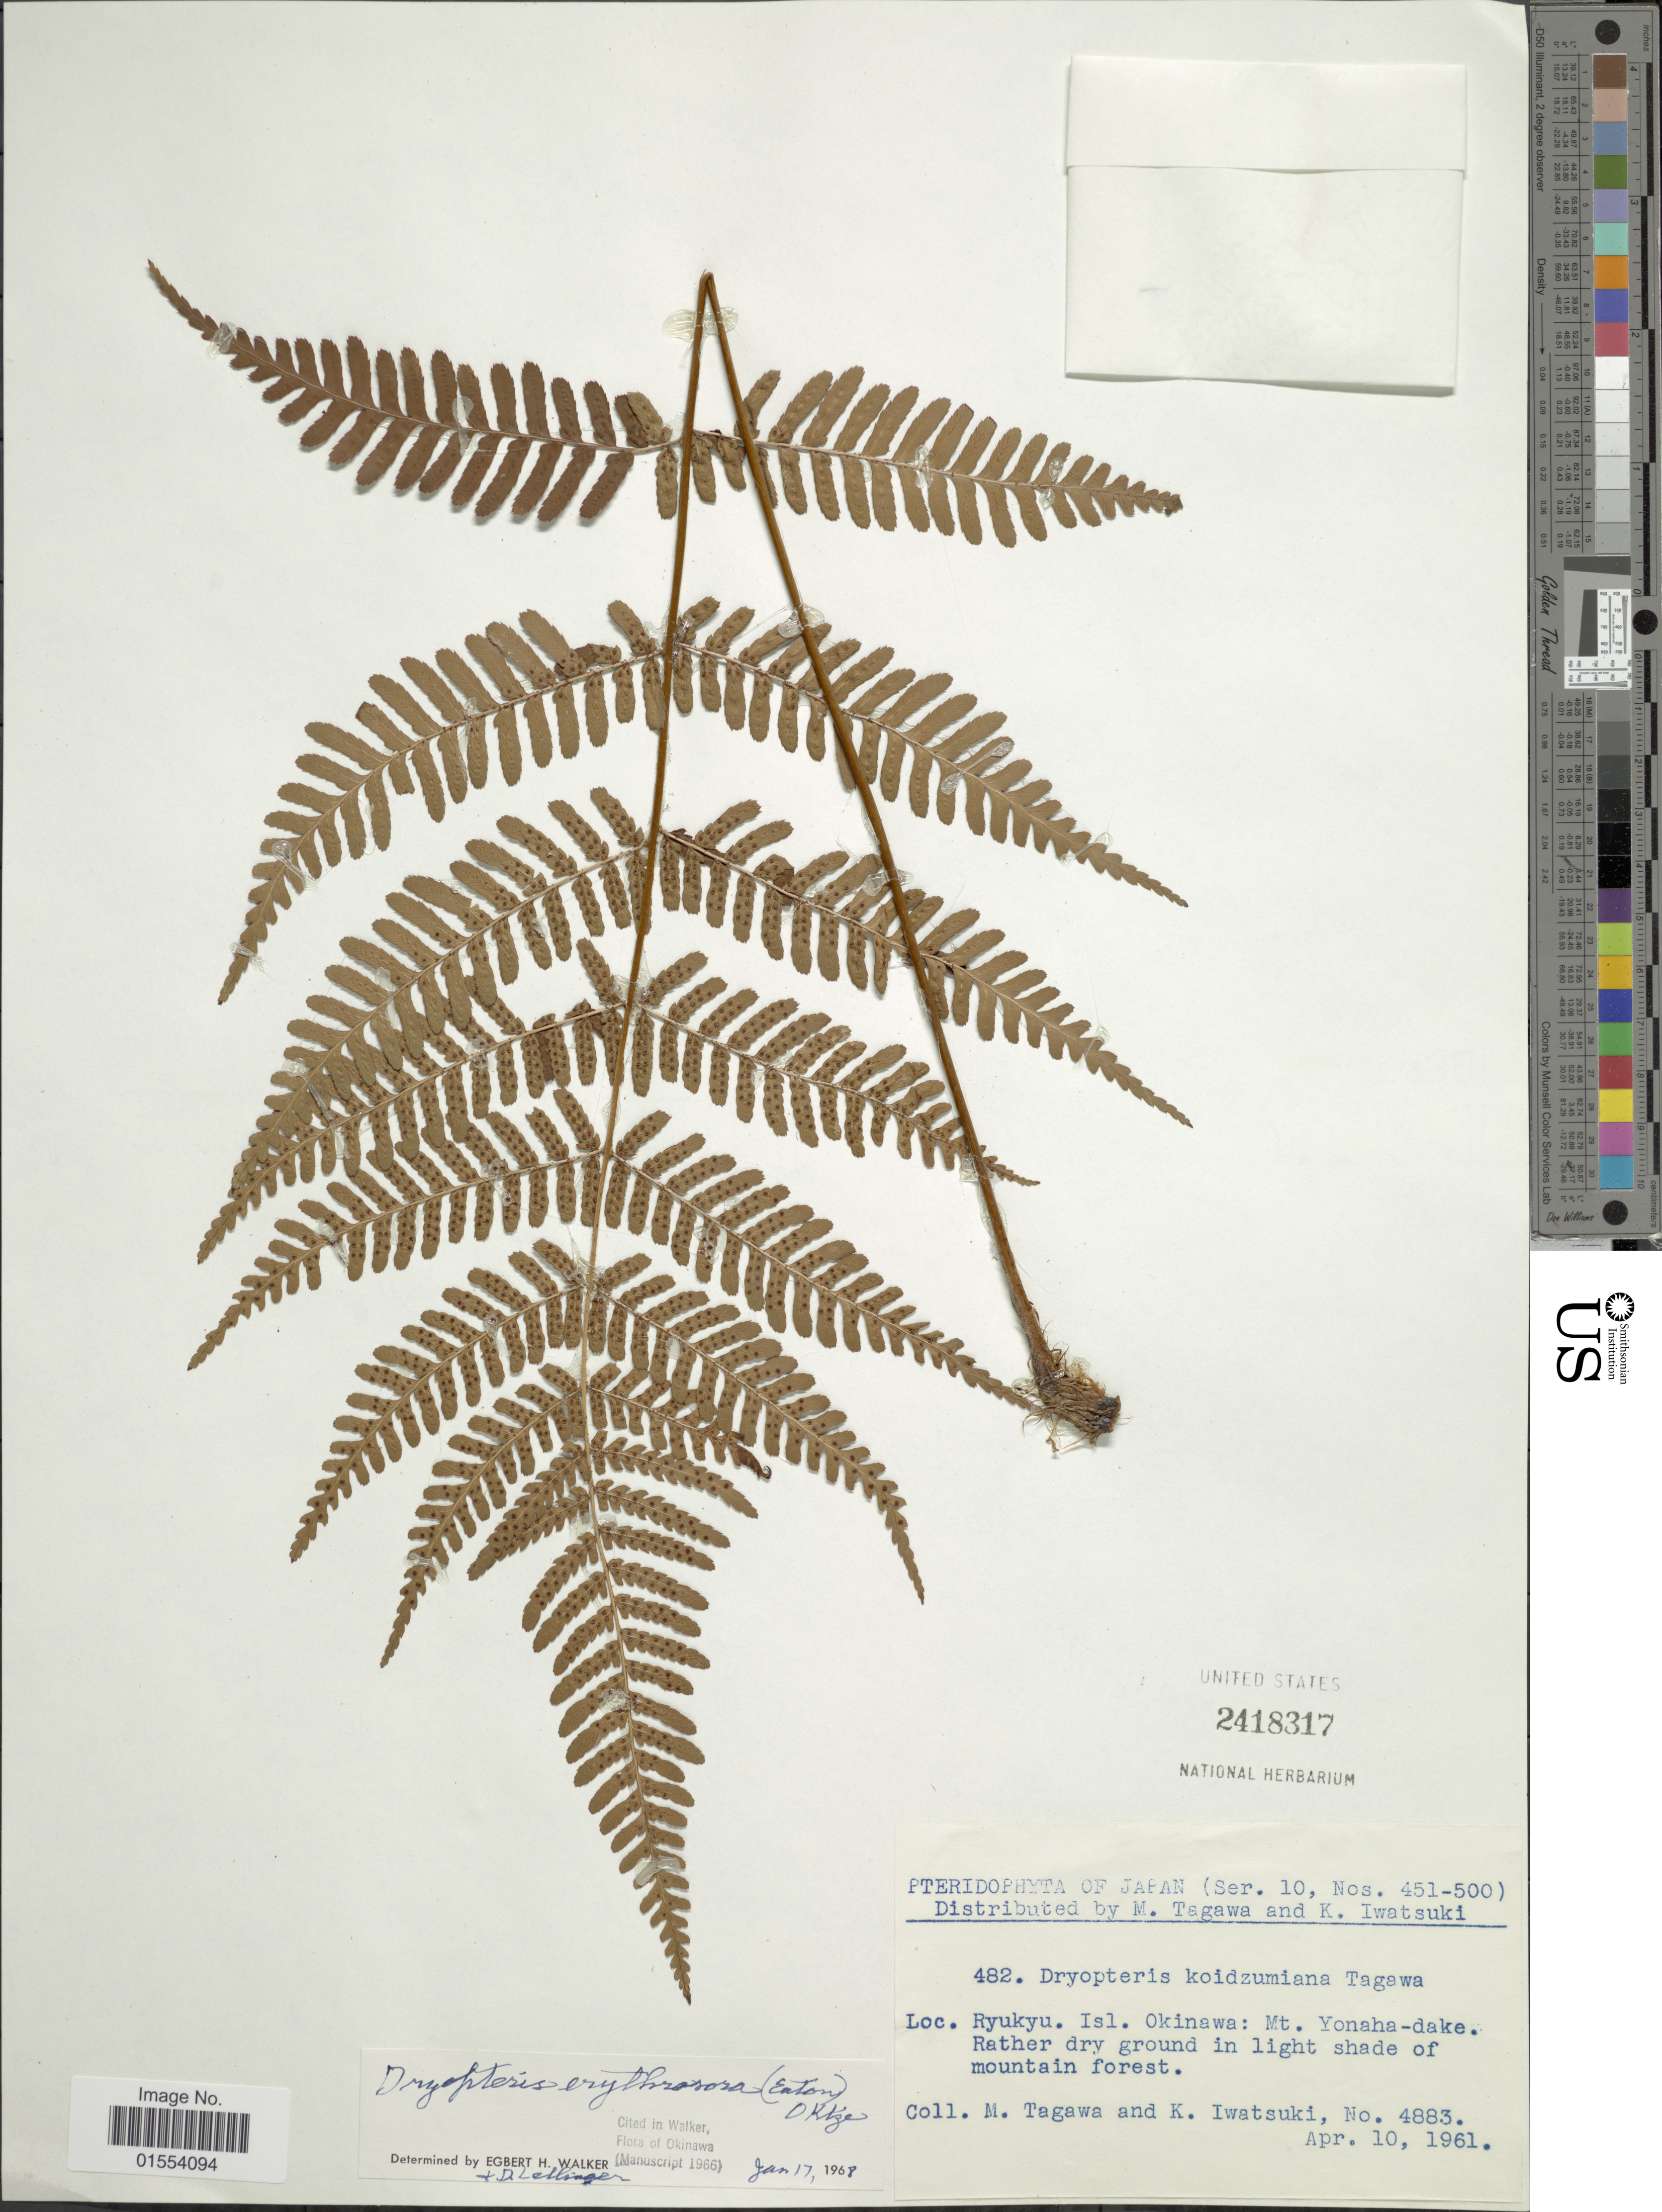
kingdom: Plantae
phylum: Tracheophyta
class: Polypodiopsida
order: Polypodiales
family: Dryopteridaceae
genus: Dryopteris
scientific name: Dryopteris erythrosora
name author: (D.C. Eaton) Kuntze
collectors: M. Tagawa & K. Iwatsuki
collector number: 4883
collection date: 1961-04-10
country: Japan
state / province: Okinawa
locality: Ryukyu, Isl. Okinawa: Mt. Yonaha-dake.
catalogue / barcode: US 2418317